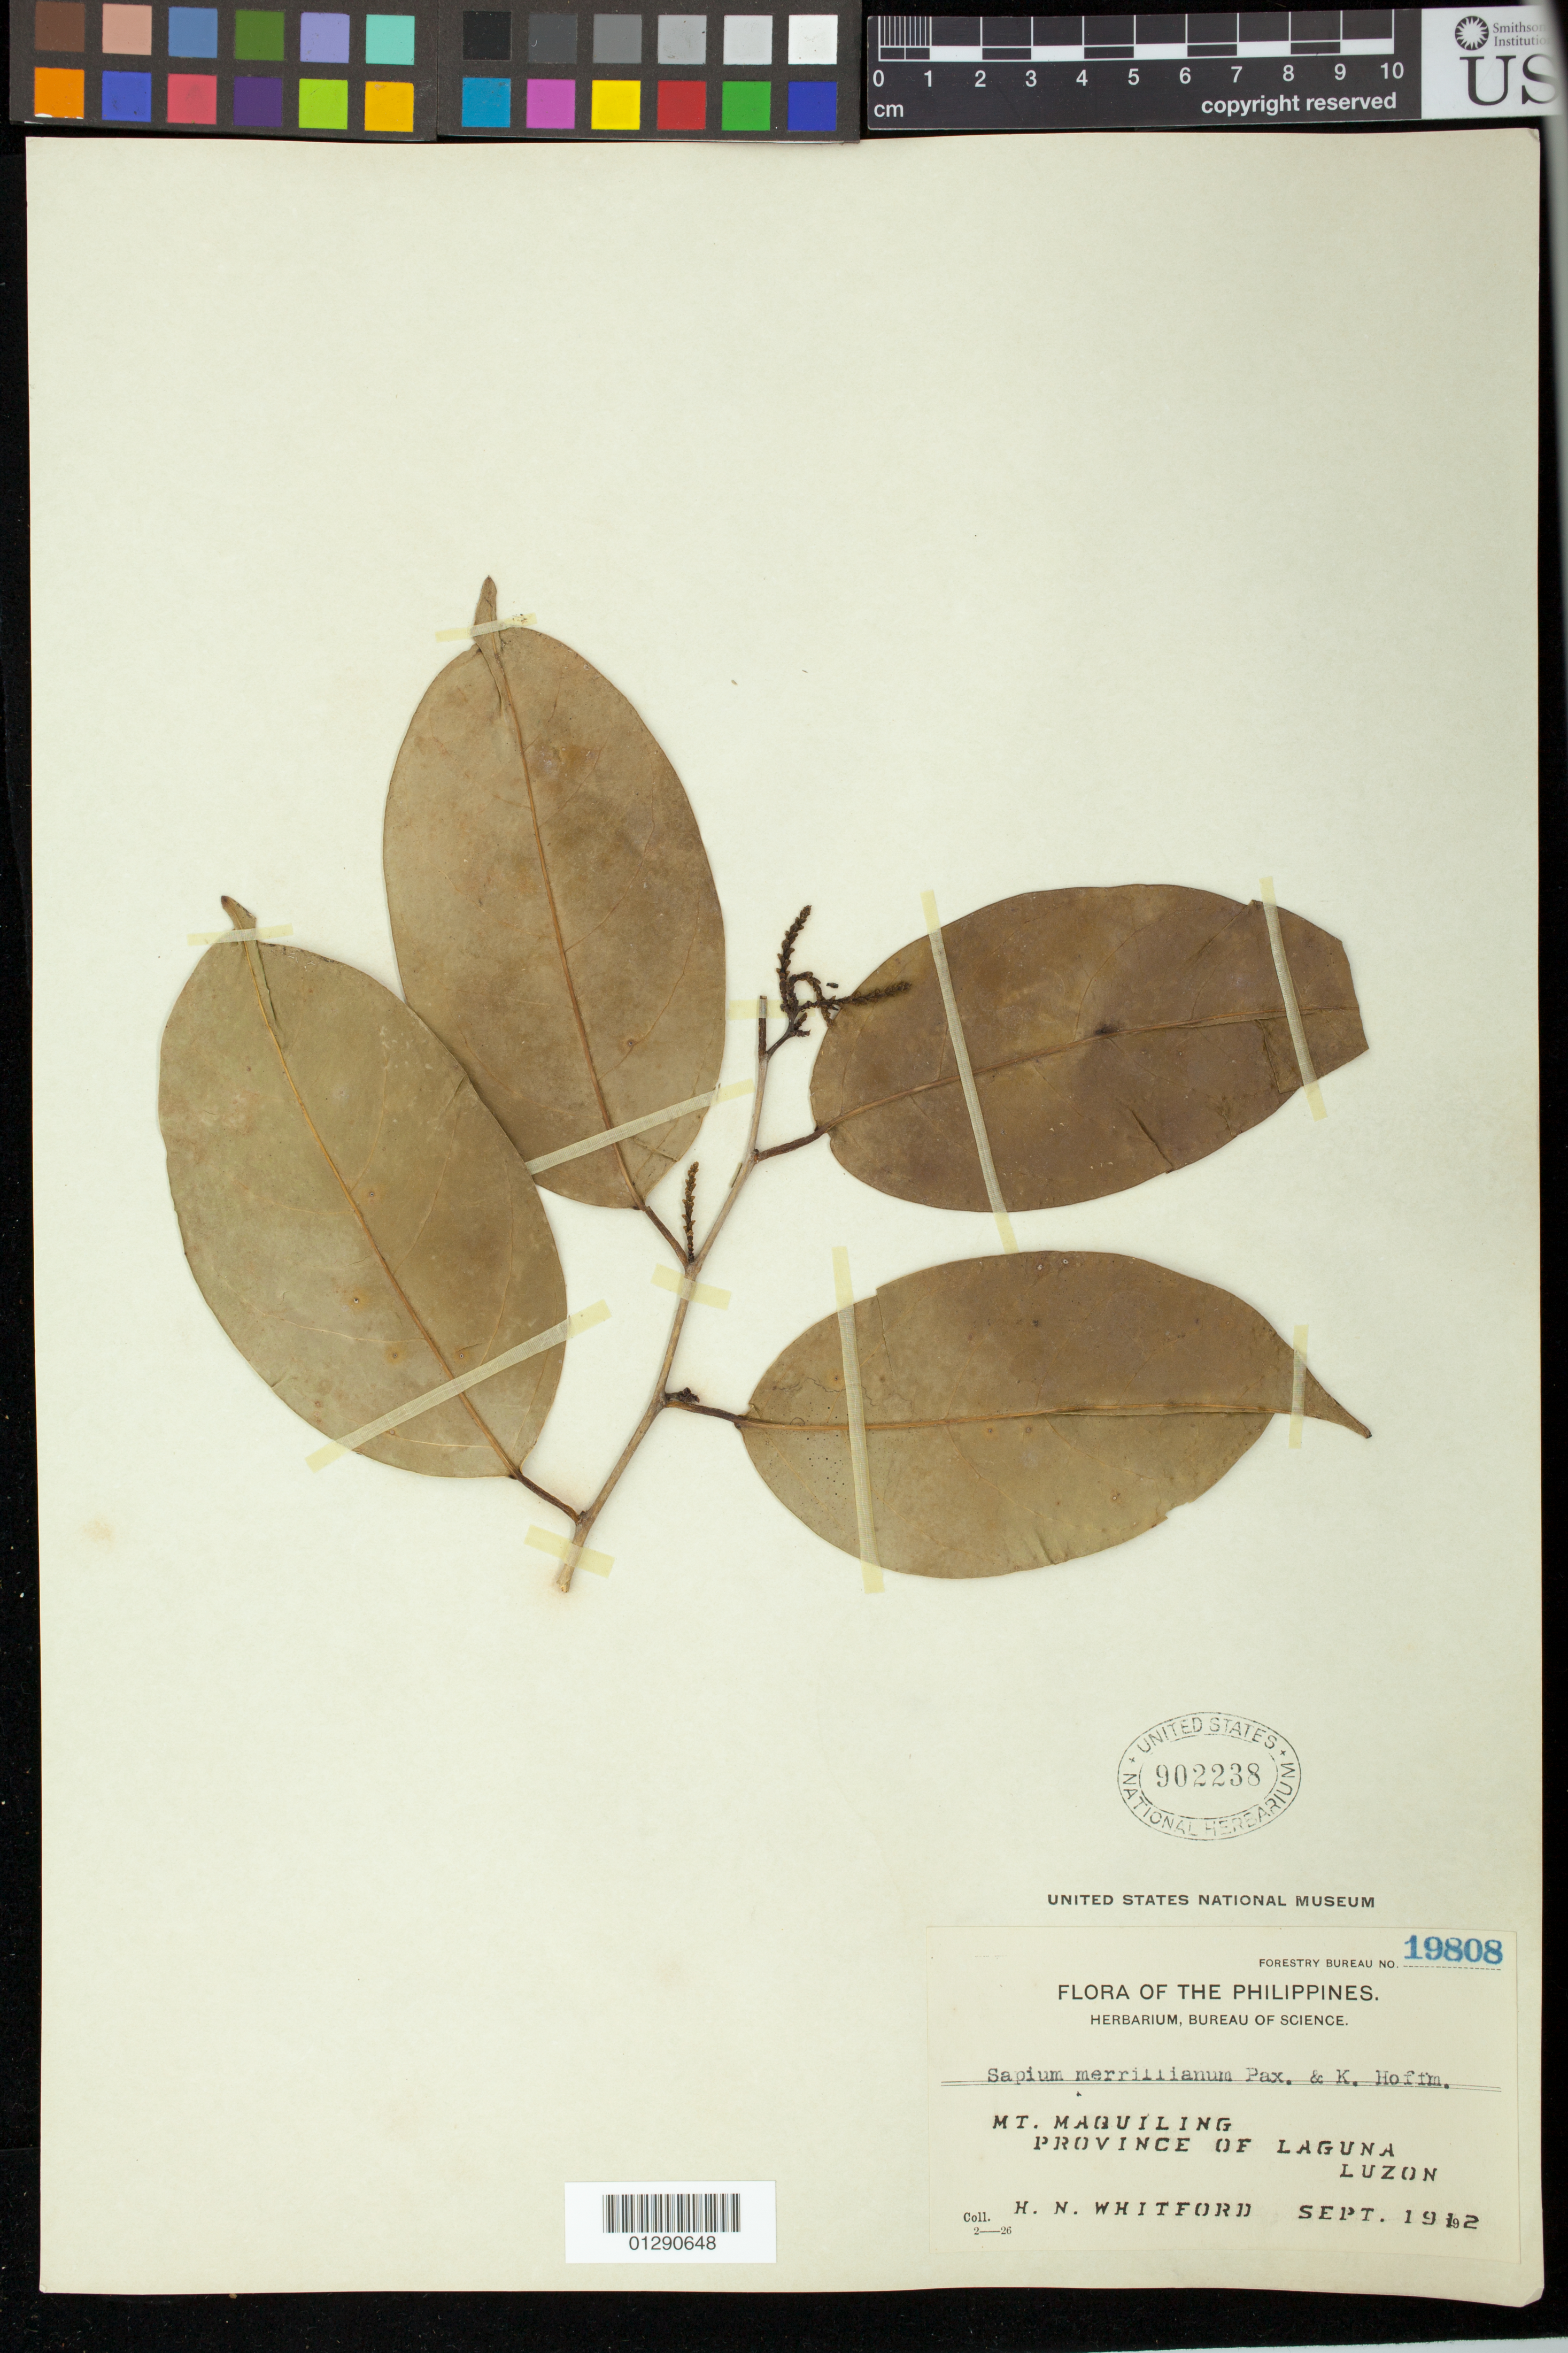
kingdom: Plantae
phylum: Tracheophyta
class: Magnoliopsida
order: Malpighiales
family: Euphorbiaceae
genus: Sapium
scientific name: Sapium merrillianum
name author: Pax & K. Hoffm.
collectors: H. N. Whitford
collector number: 19808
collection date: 1912-09-19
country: Philippines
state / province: Calabarzon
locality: Mt. Maquiling, Province of Laguna, Luzon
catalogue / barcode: US 902238